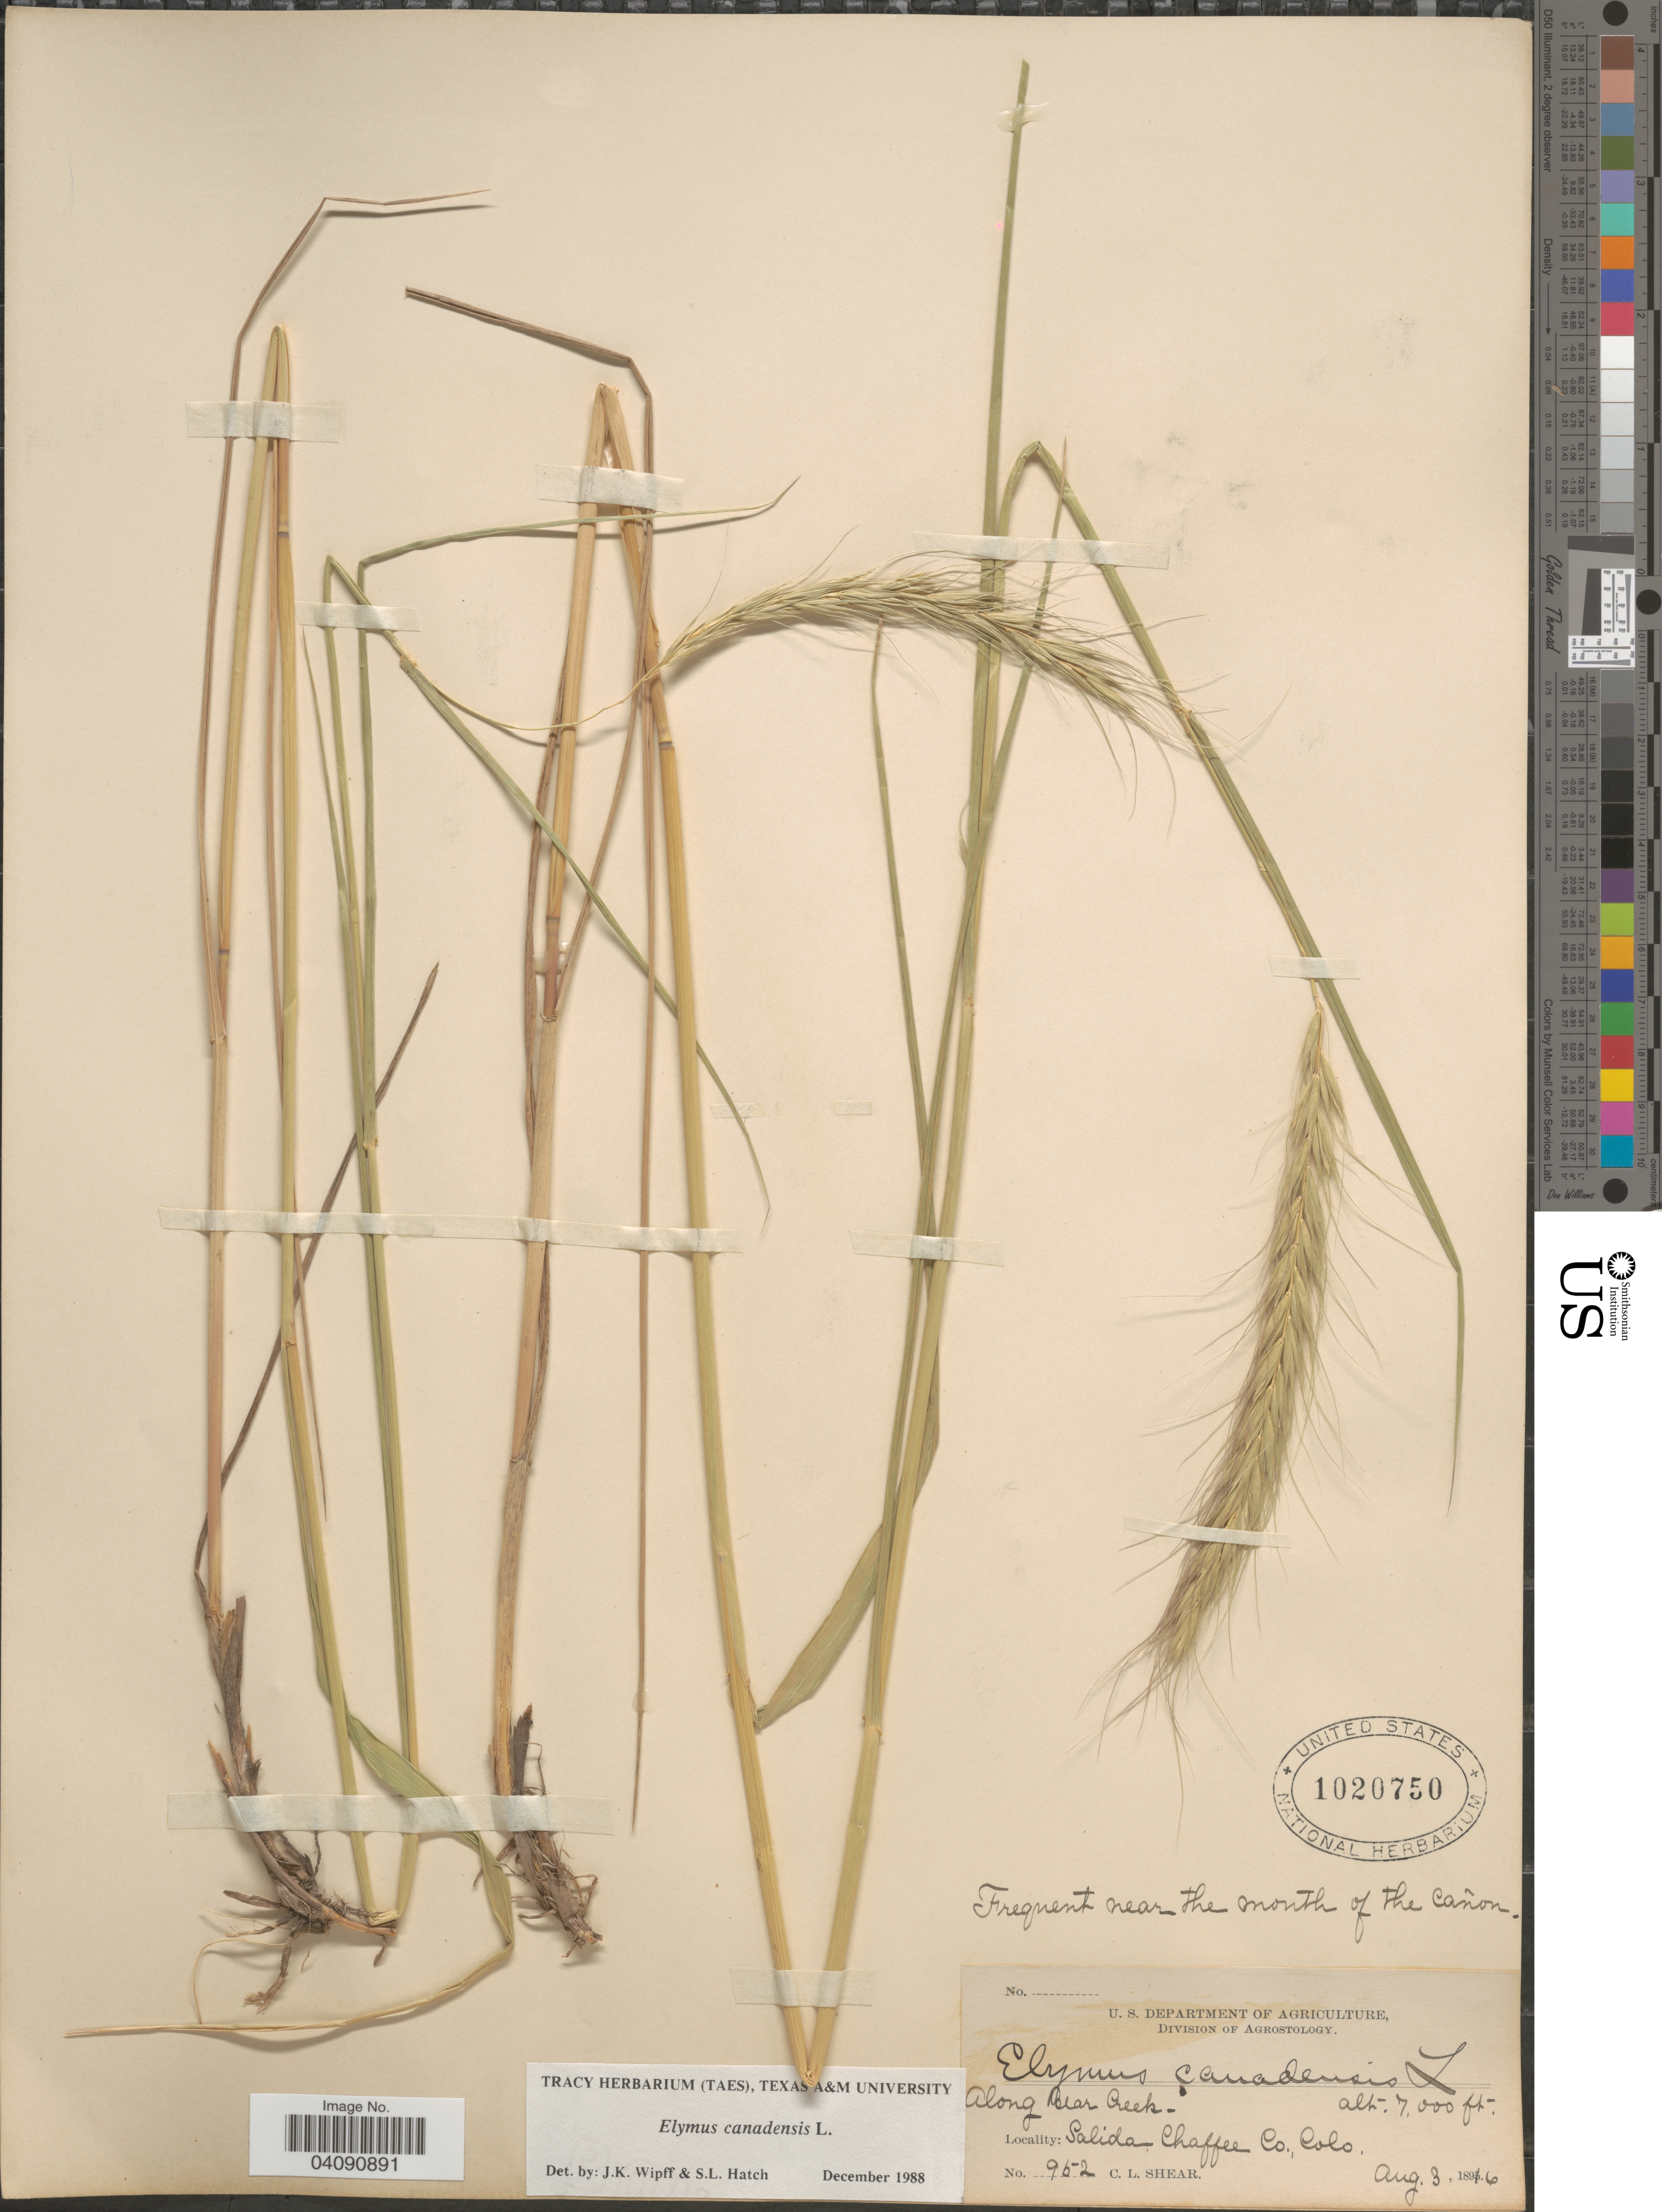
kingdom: Plantae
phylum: Tracheophyta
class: Liliopsida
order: Poales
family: Poaceae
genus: Elymus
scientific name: Elymus canadensis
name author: L.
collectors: C. L. Shear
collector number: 952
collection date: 1896-08-03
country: United States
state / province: Colorado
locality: Near the mouth of the cañon. Along Bear Creek. Salida, Chaffee Co.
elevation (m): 2134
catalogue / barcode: US 1020750